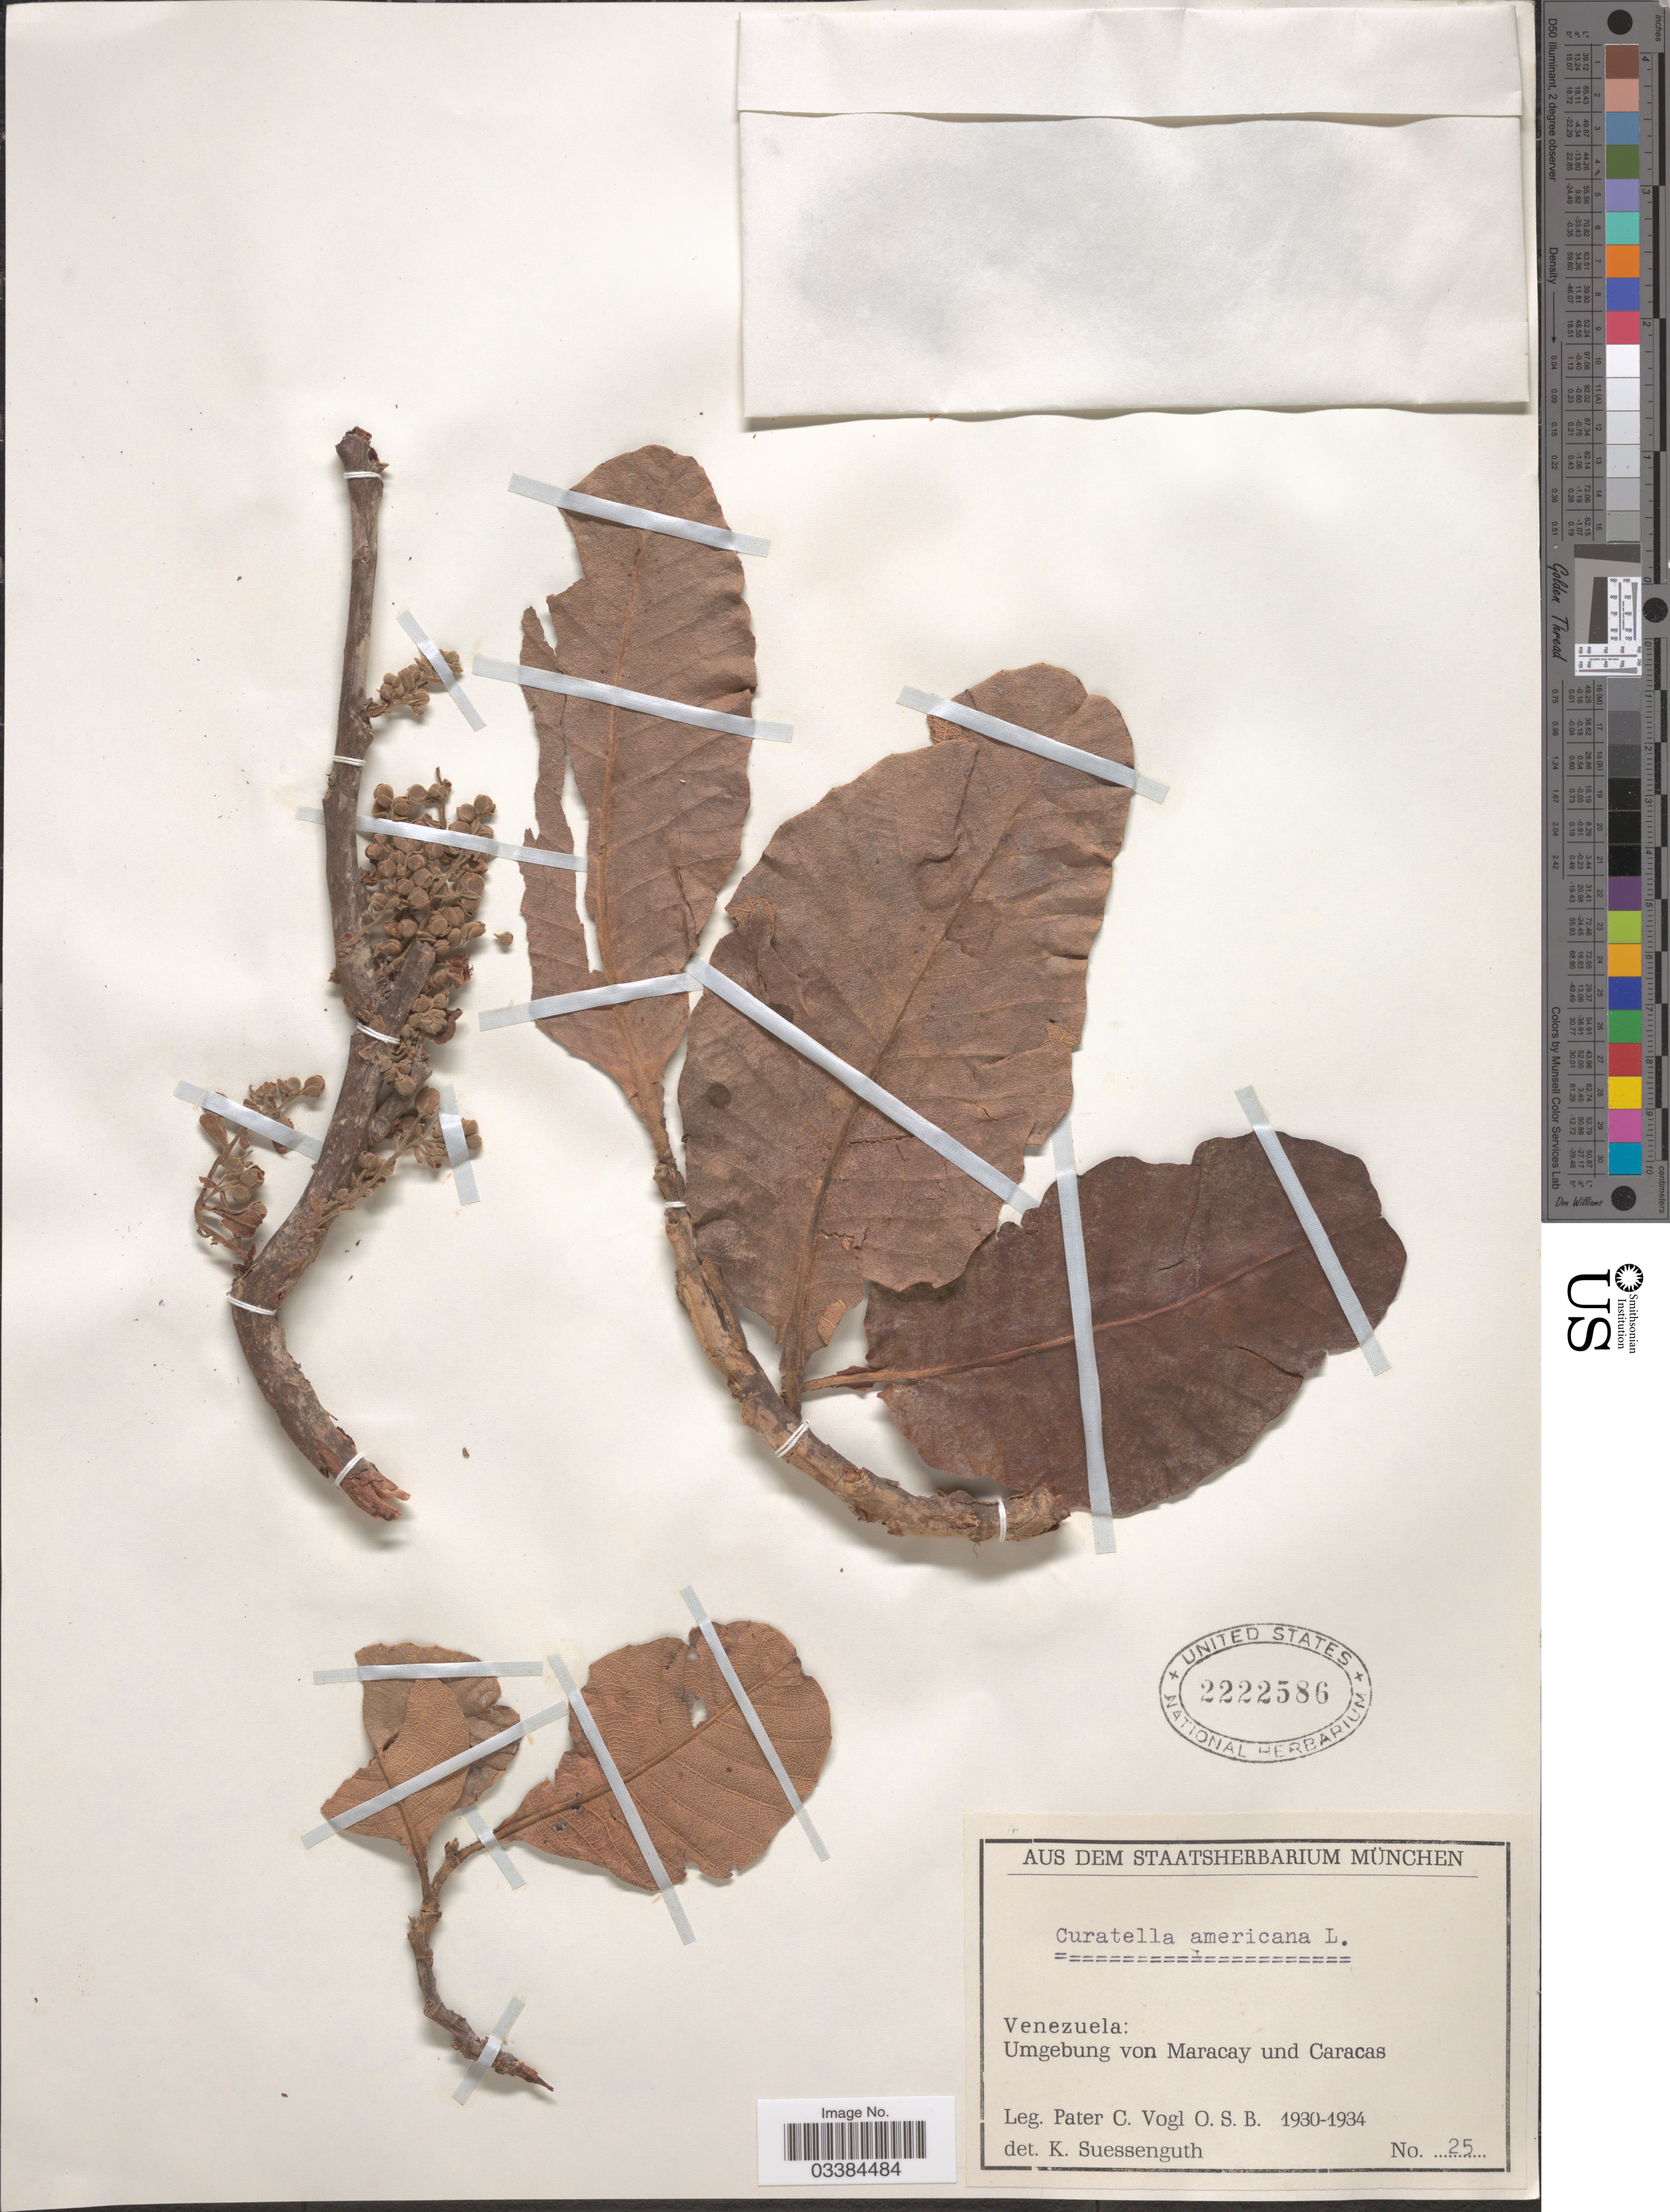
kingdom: Plantae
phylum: Tracheophyta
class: Magnoliopsida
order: Dilleniales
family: Dilleniaceae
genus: Curatella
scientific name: Curatella americana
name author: L.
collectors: P. Vogl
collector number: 25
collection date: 1930/1934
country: Venezuela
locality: Umgebung von Maracay und Caracas.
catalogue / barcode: US 2222586